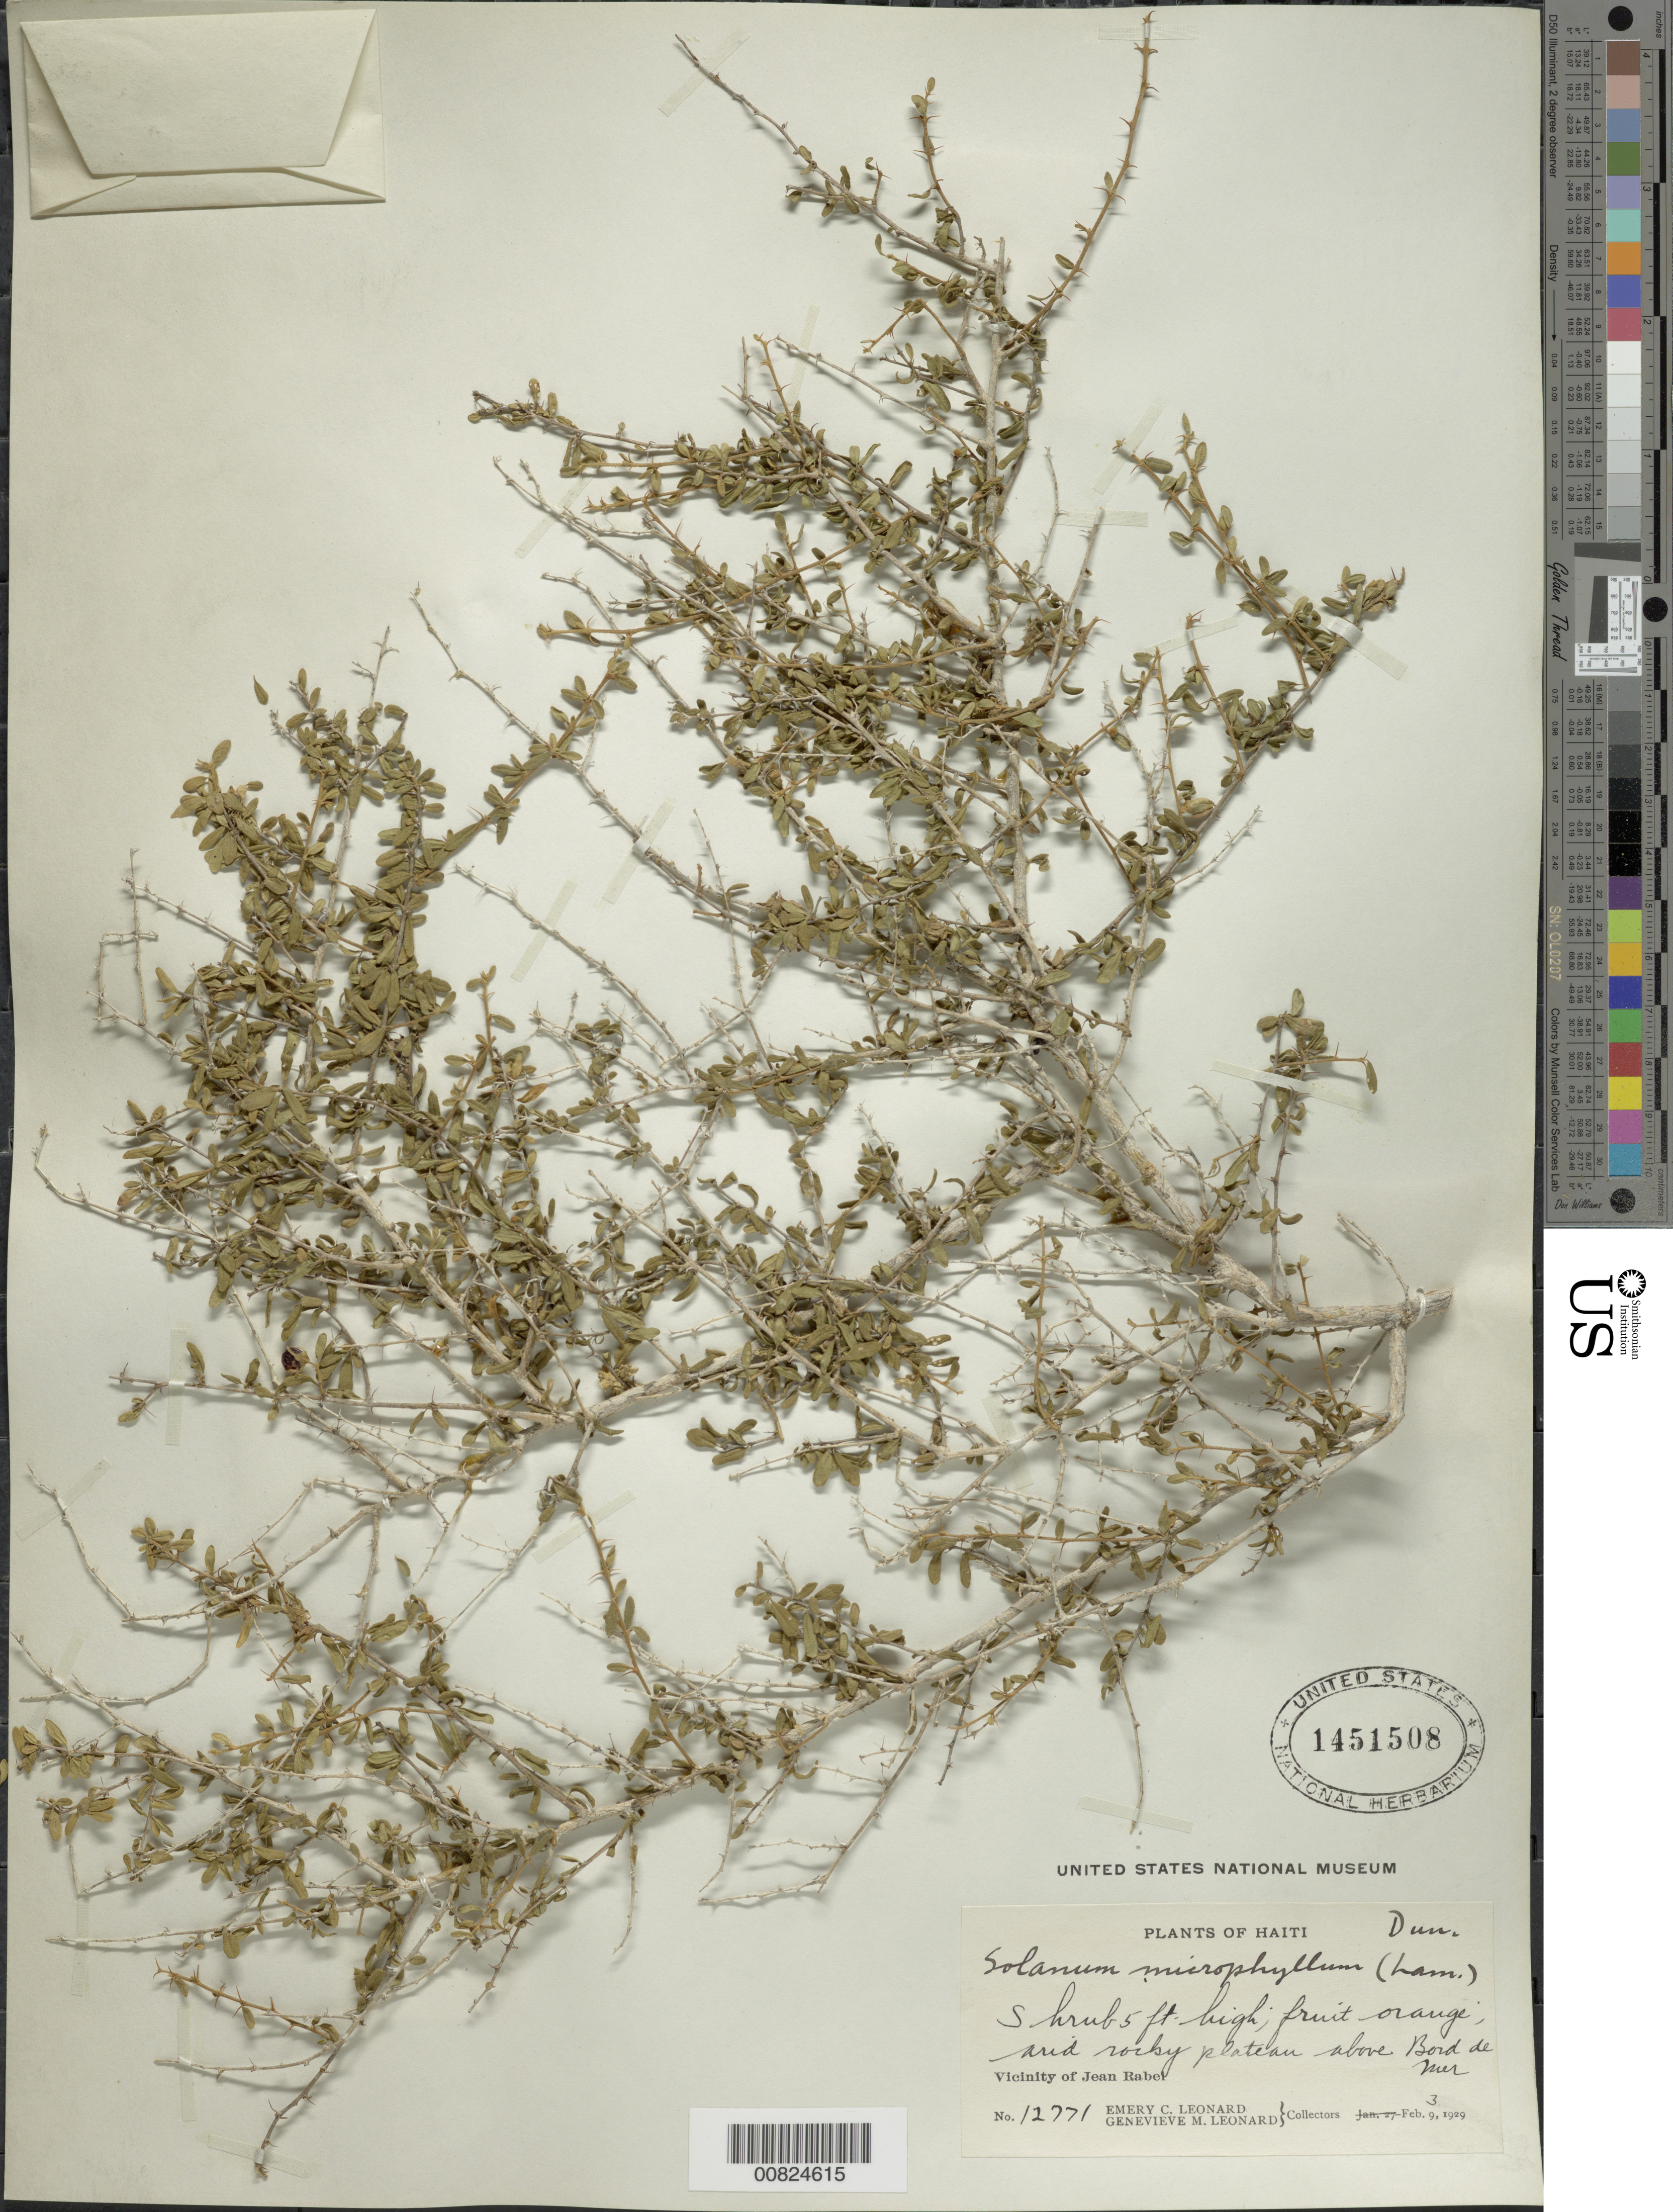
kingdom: Plantae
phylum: Tracheophyta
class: Magnoliopsida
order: Solanales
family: Solanaceae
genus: Solanum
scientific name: Solanum microphyllum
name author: Hawkes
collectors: E. C. Leonard & G. M. Leonard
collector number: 12771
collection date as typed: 03 Feb 1929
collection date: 1929-02-03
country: Haiti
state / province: Nord-Ouest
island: Hispaniola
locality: Vicinity of Jean Rabel, above Bord de Mer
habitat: Arid rocky plateau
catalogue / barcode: US 1451508